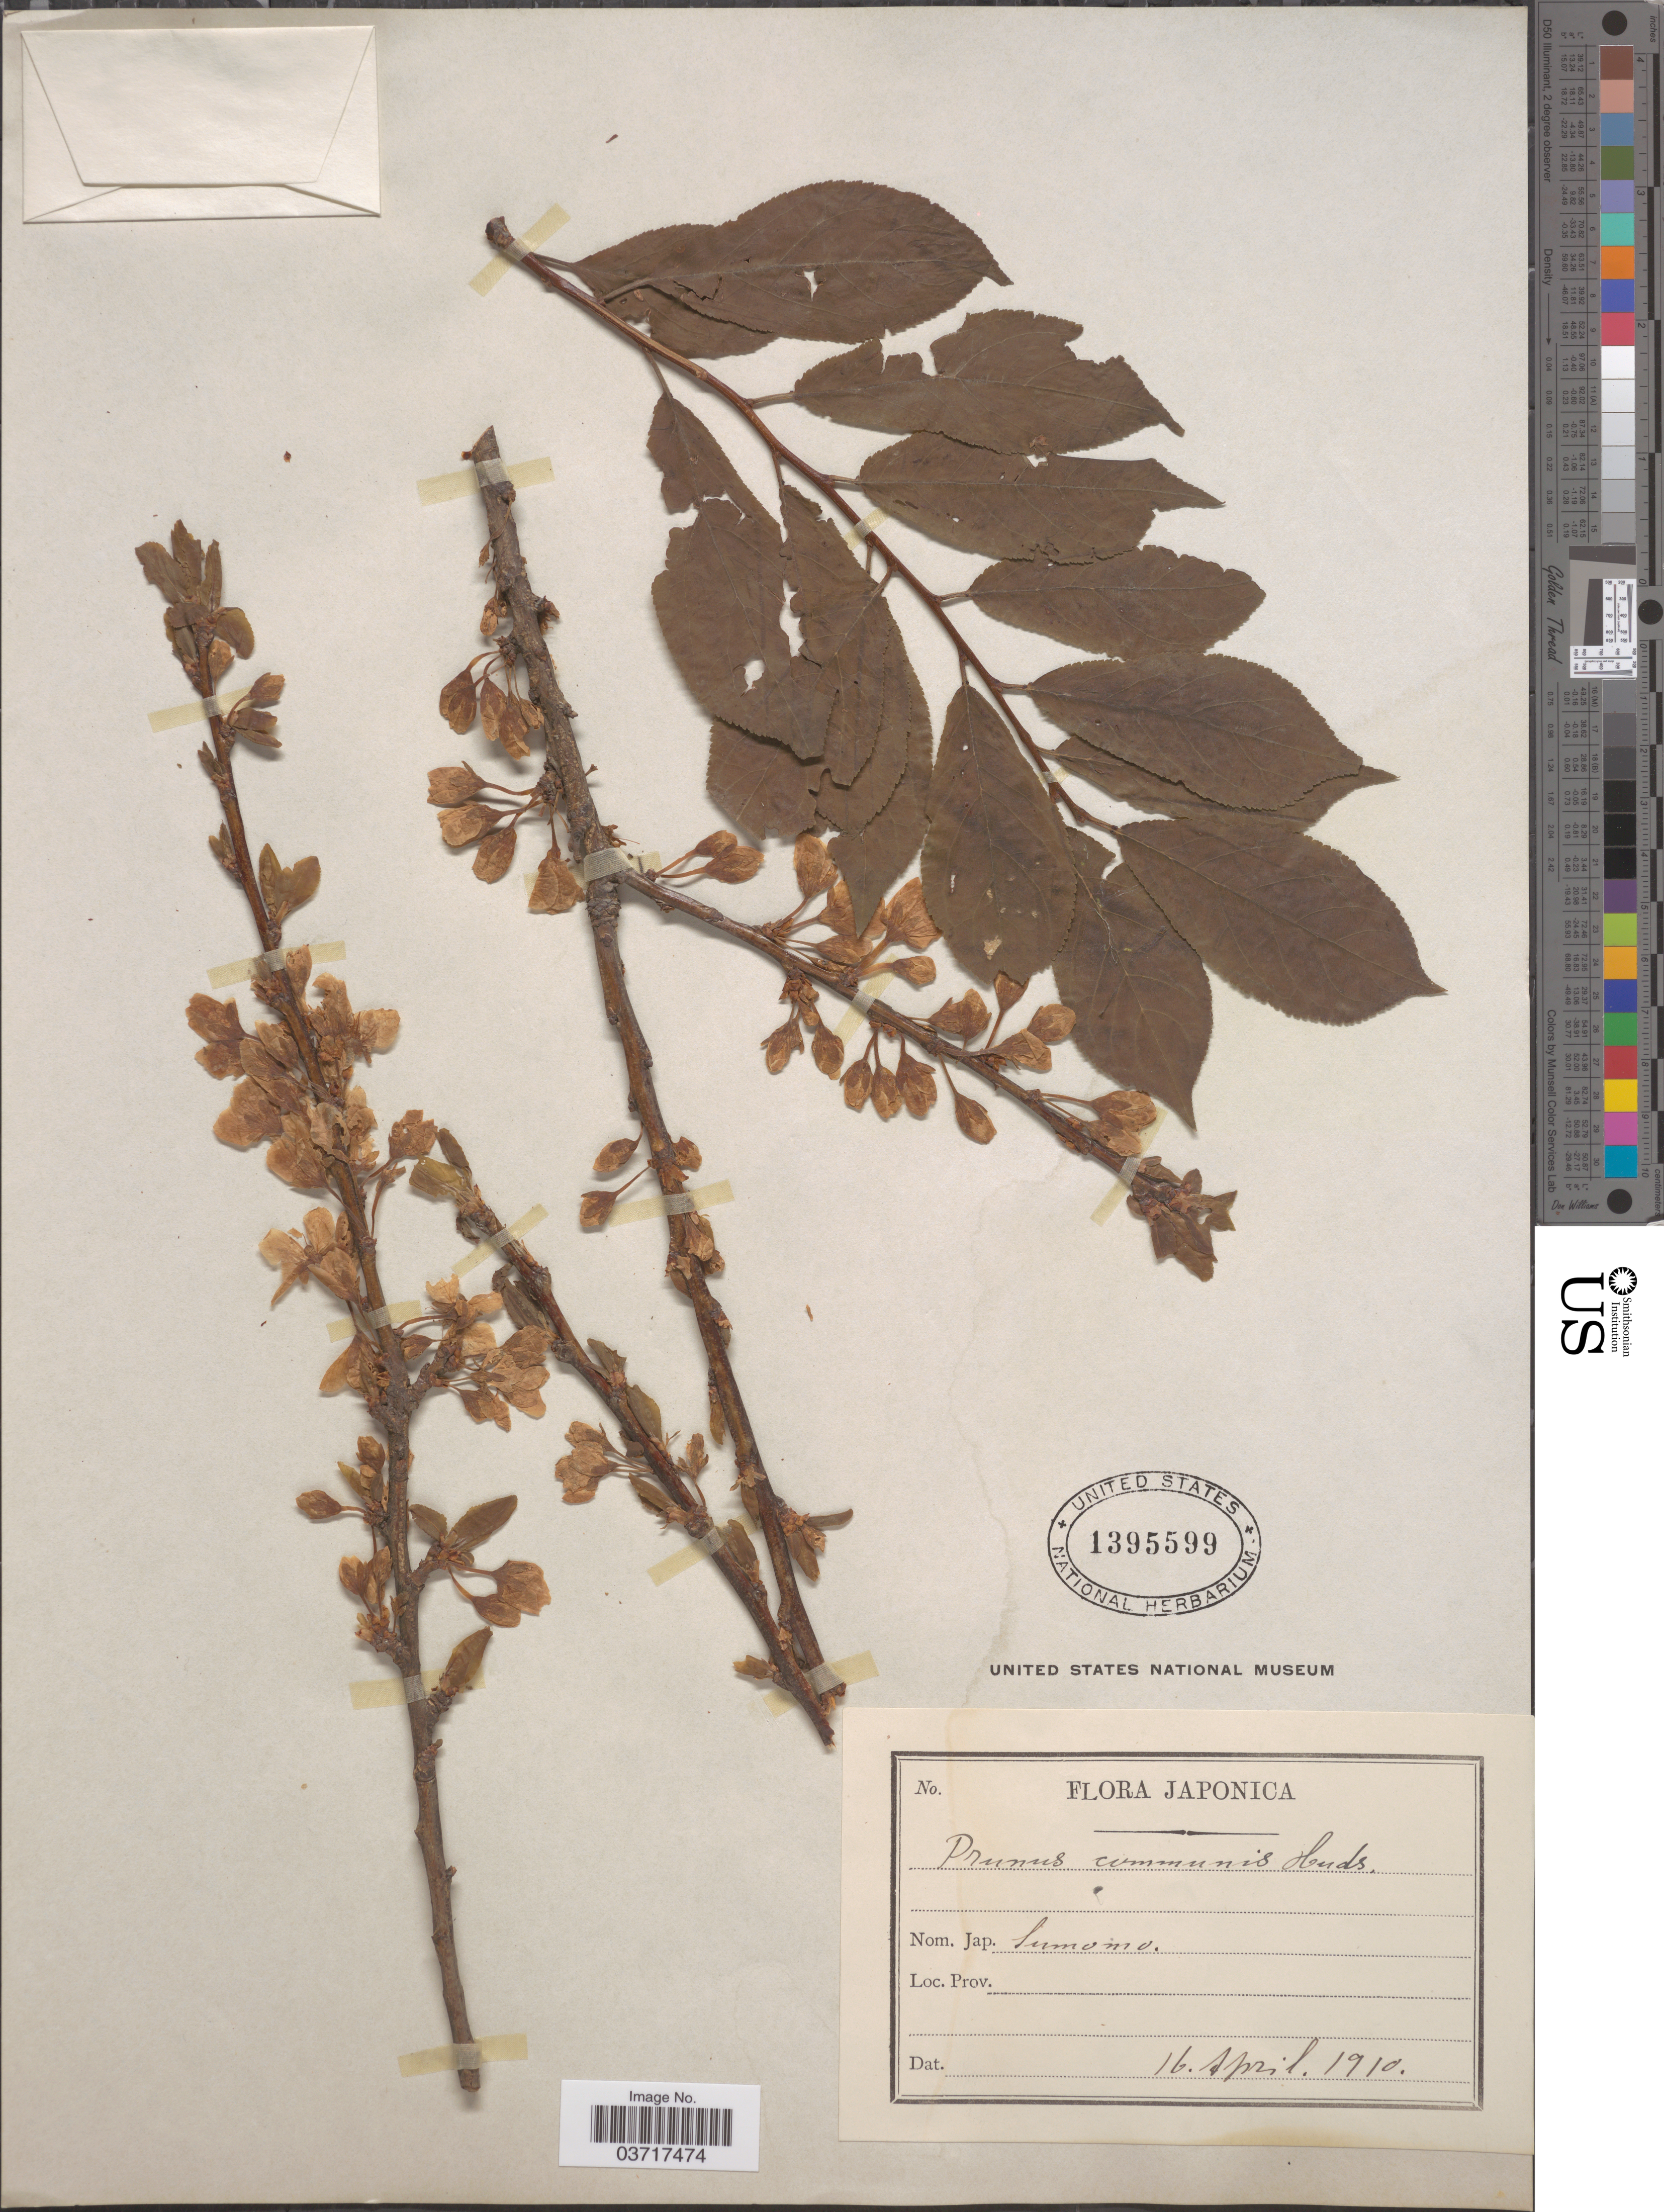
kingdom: Plantae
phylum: Tracheophyta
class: Magnoliopsida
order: Rosales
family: Rosaceae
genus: Prunus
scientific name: Prunus amygdalus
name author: Batsch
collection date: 1910-04-16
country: Japan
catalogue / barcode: US 1395599